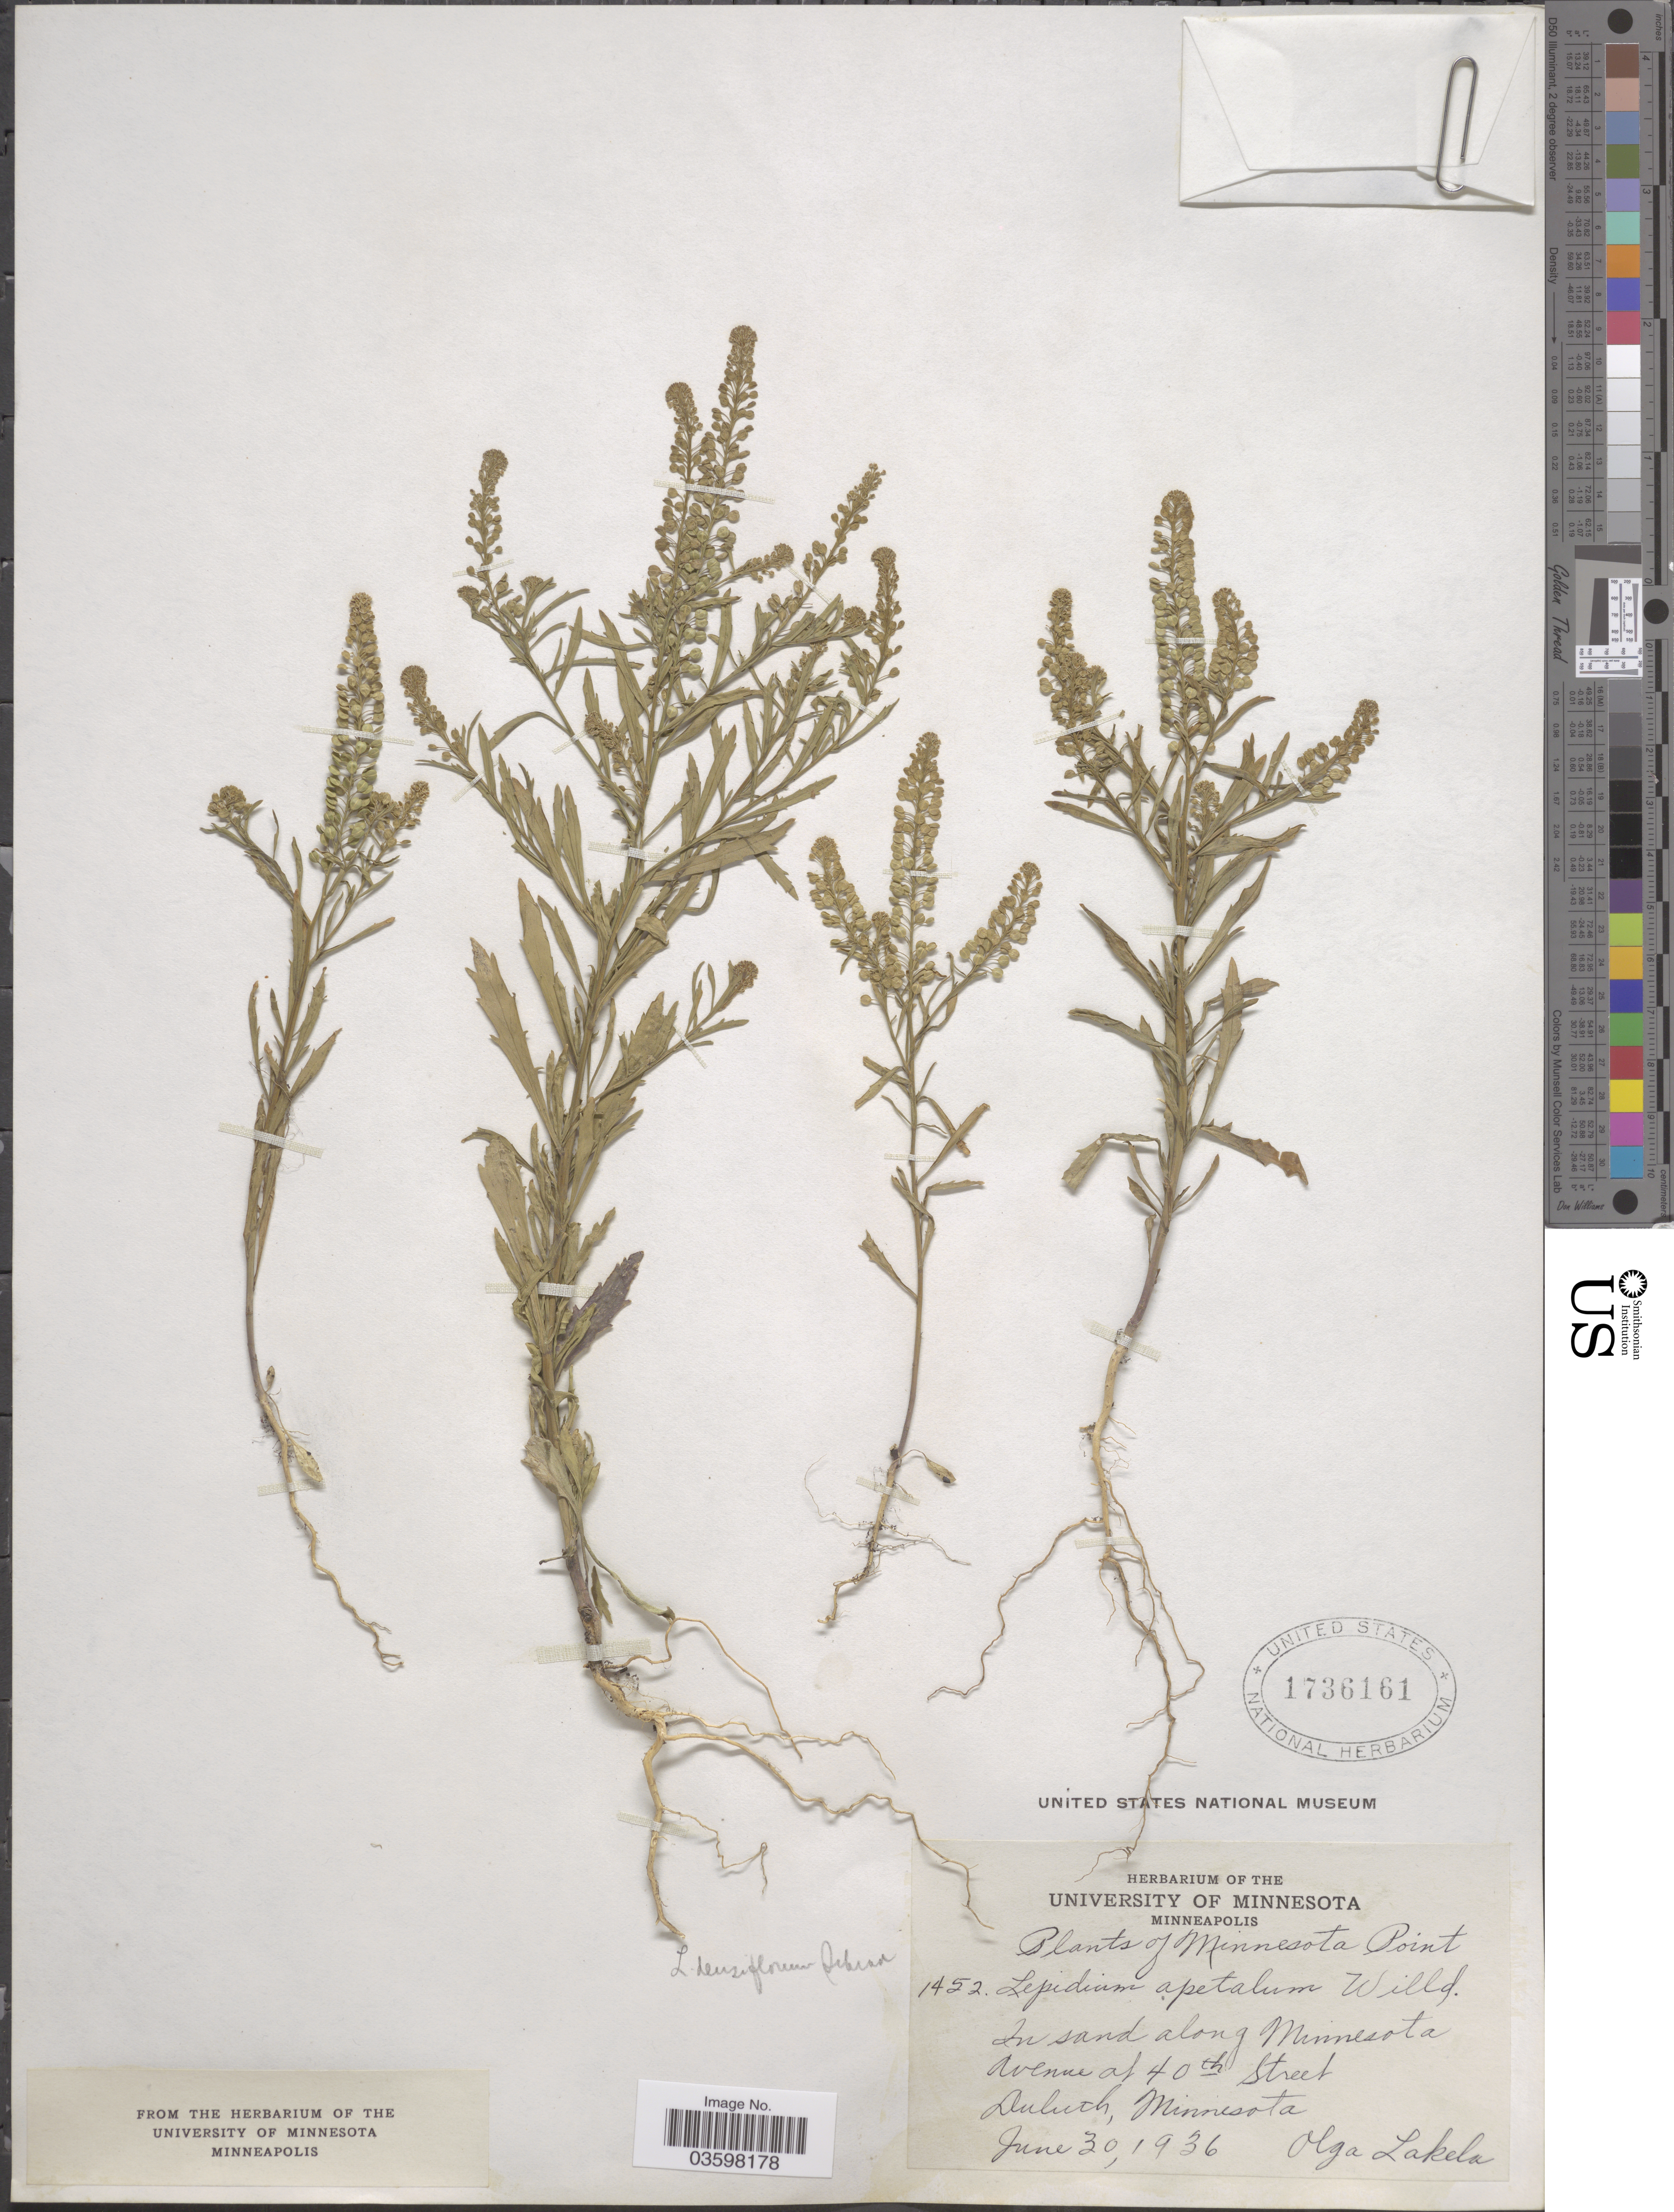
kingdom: Plantae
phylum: Tracheophyta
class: Magnoliopsida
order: Brassicales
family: Brassicaceae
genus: Lepidium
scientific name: Lepidium densiflorum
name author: Schrad.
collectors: O. K. Lakela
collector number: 1452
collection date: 1936-06-30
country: United States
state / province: Minnesota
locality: Minnesota Point. In sand along Minnesota Avenue at 40th Street. Duluth.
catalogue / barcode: US 1736161